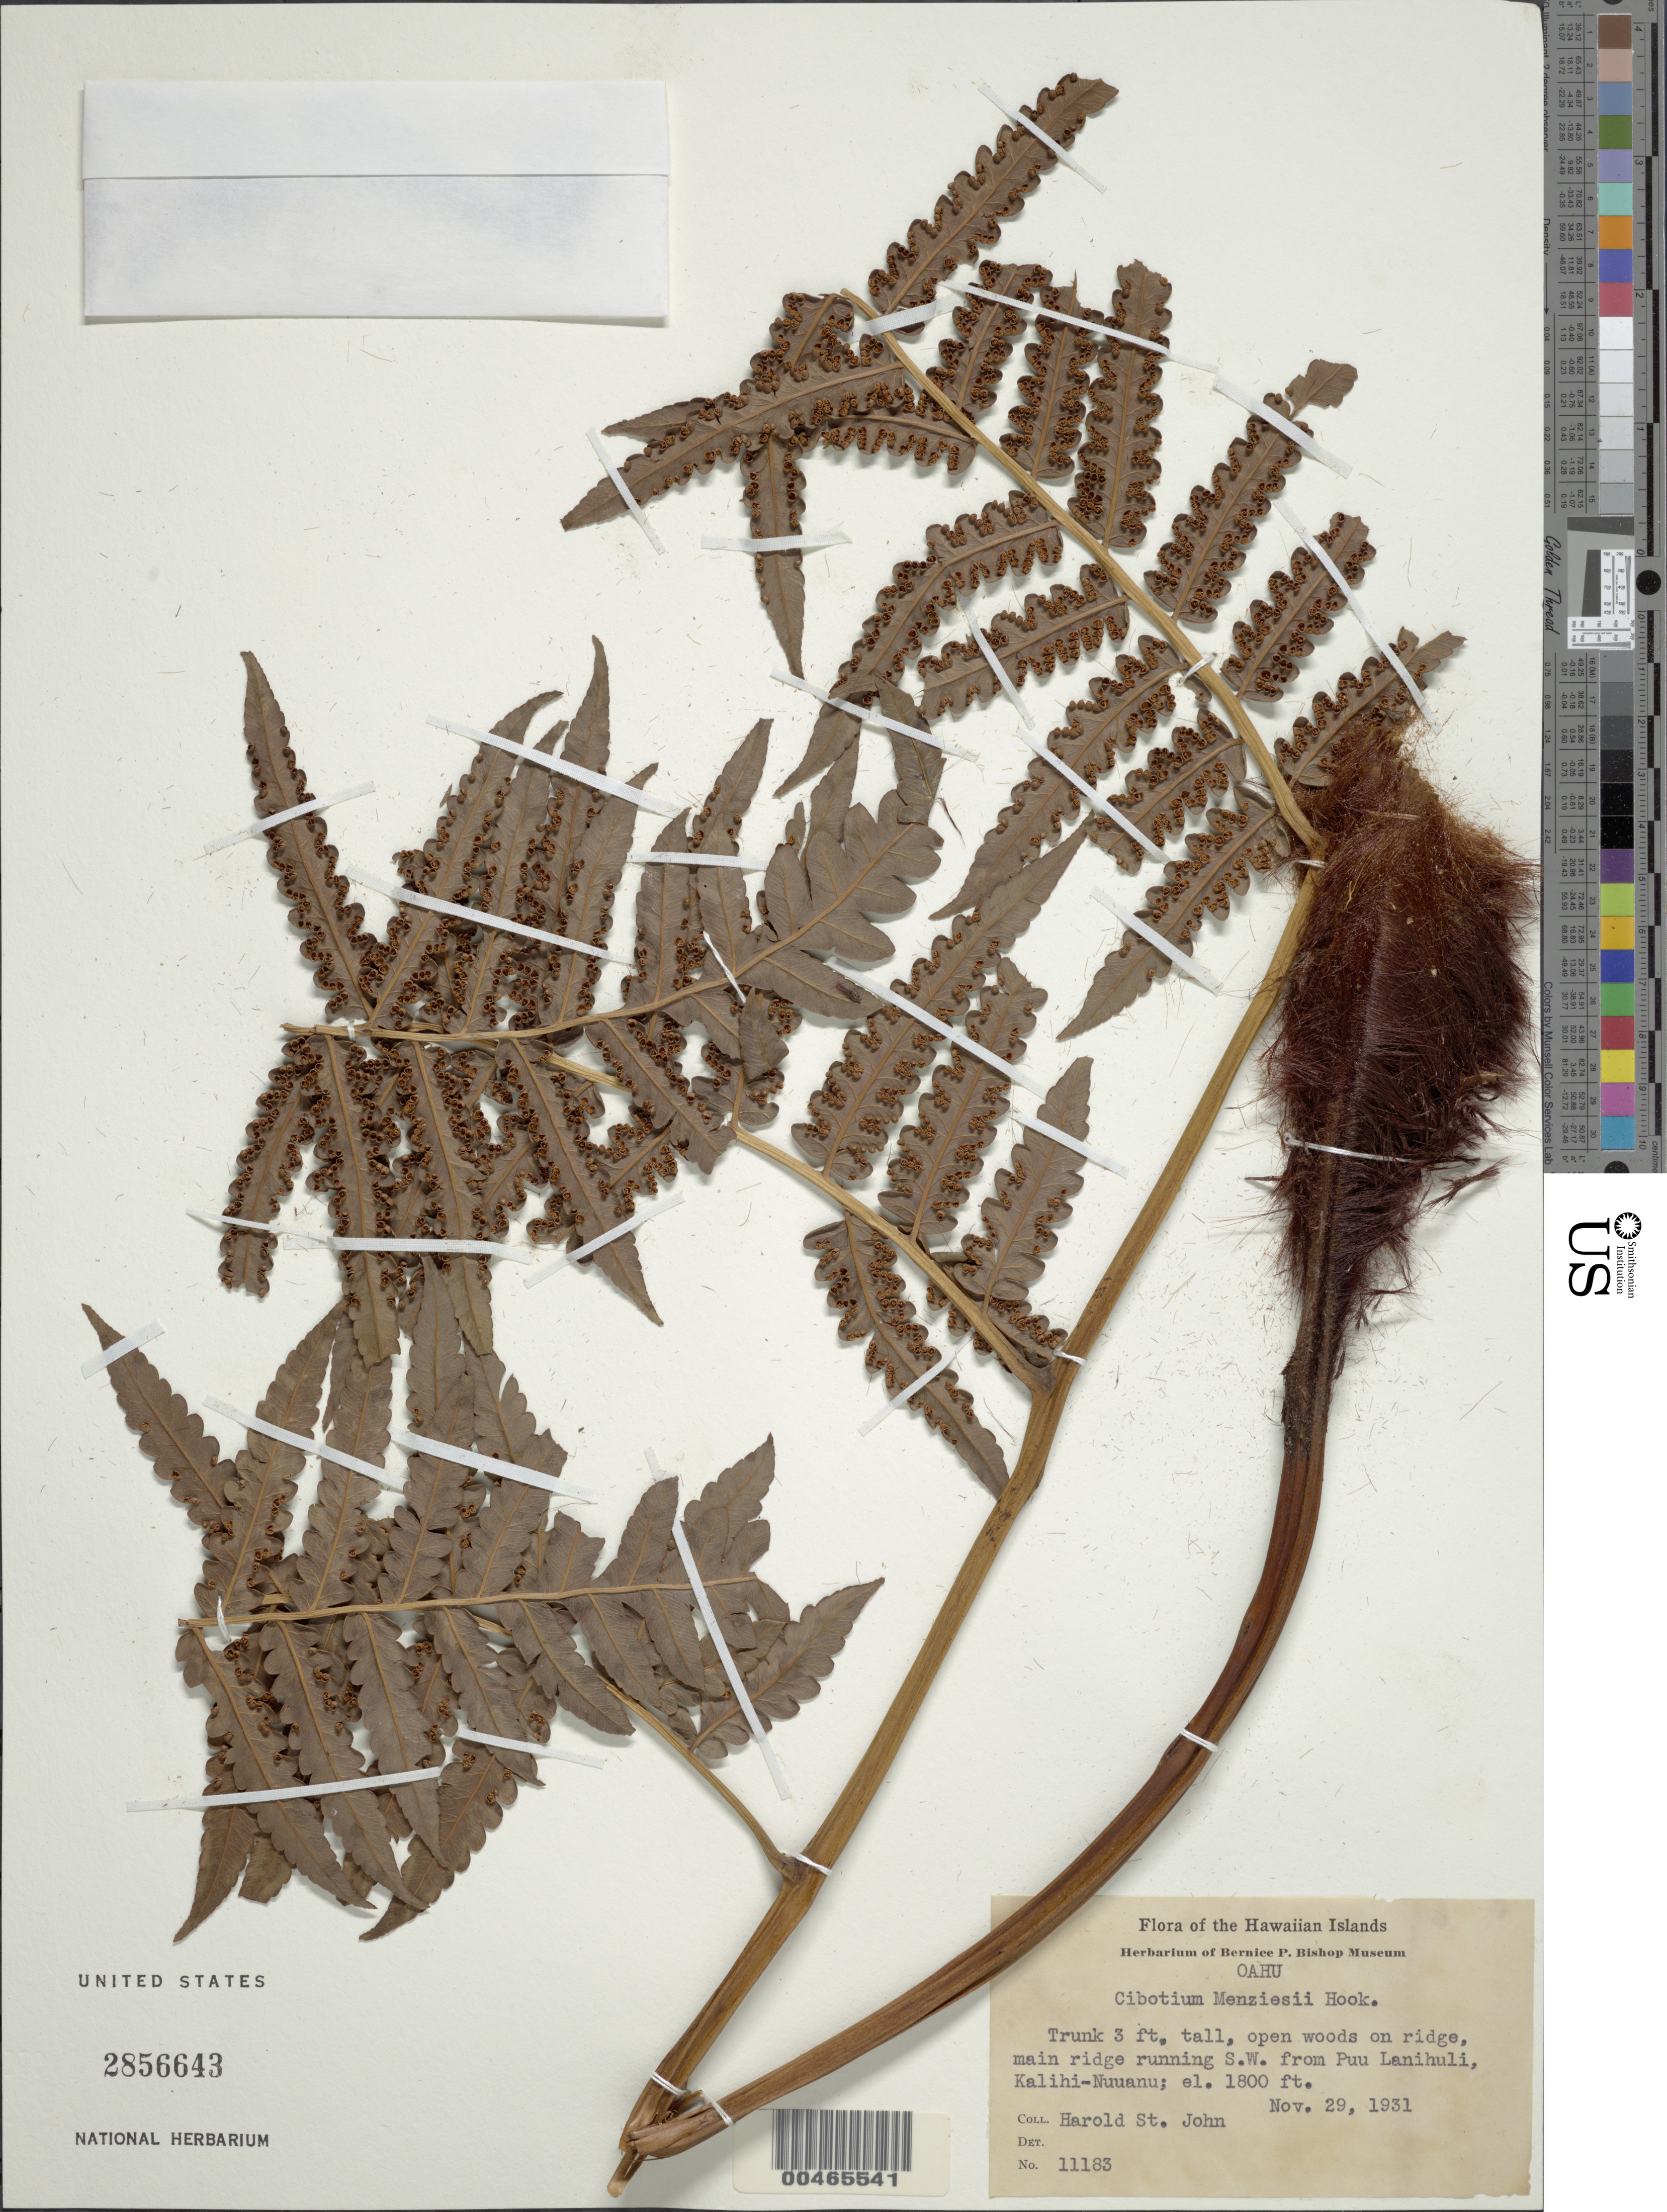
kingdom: Plantae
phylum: Tracheophyta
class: Polypodiopsida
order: Cyatheales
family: Cibotiaceae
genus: Cibotium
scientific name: Cibotium menziesii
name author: Hook.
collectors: H. St. John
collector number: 11183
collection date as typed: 29 Nov 1931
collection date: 1931-11-29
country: United States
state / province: Hawaii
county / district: Honolulu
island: Oahu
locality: Main ridge running SW from Puu Lanihuli, Kalihi-Nuuanu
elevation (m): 549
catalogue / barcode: US 2856643